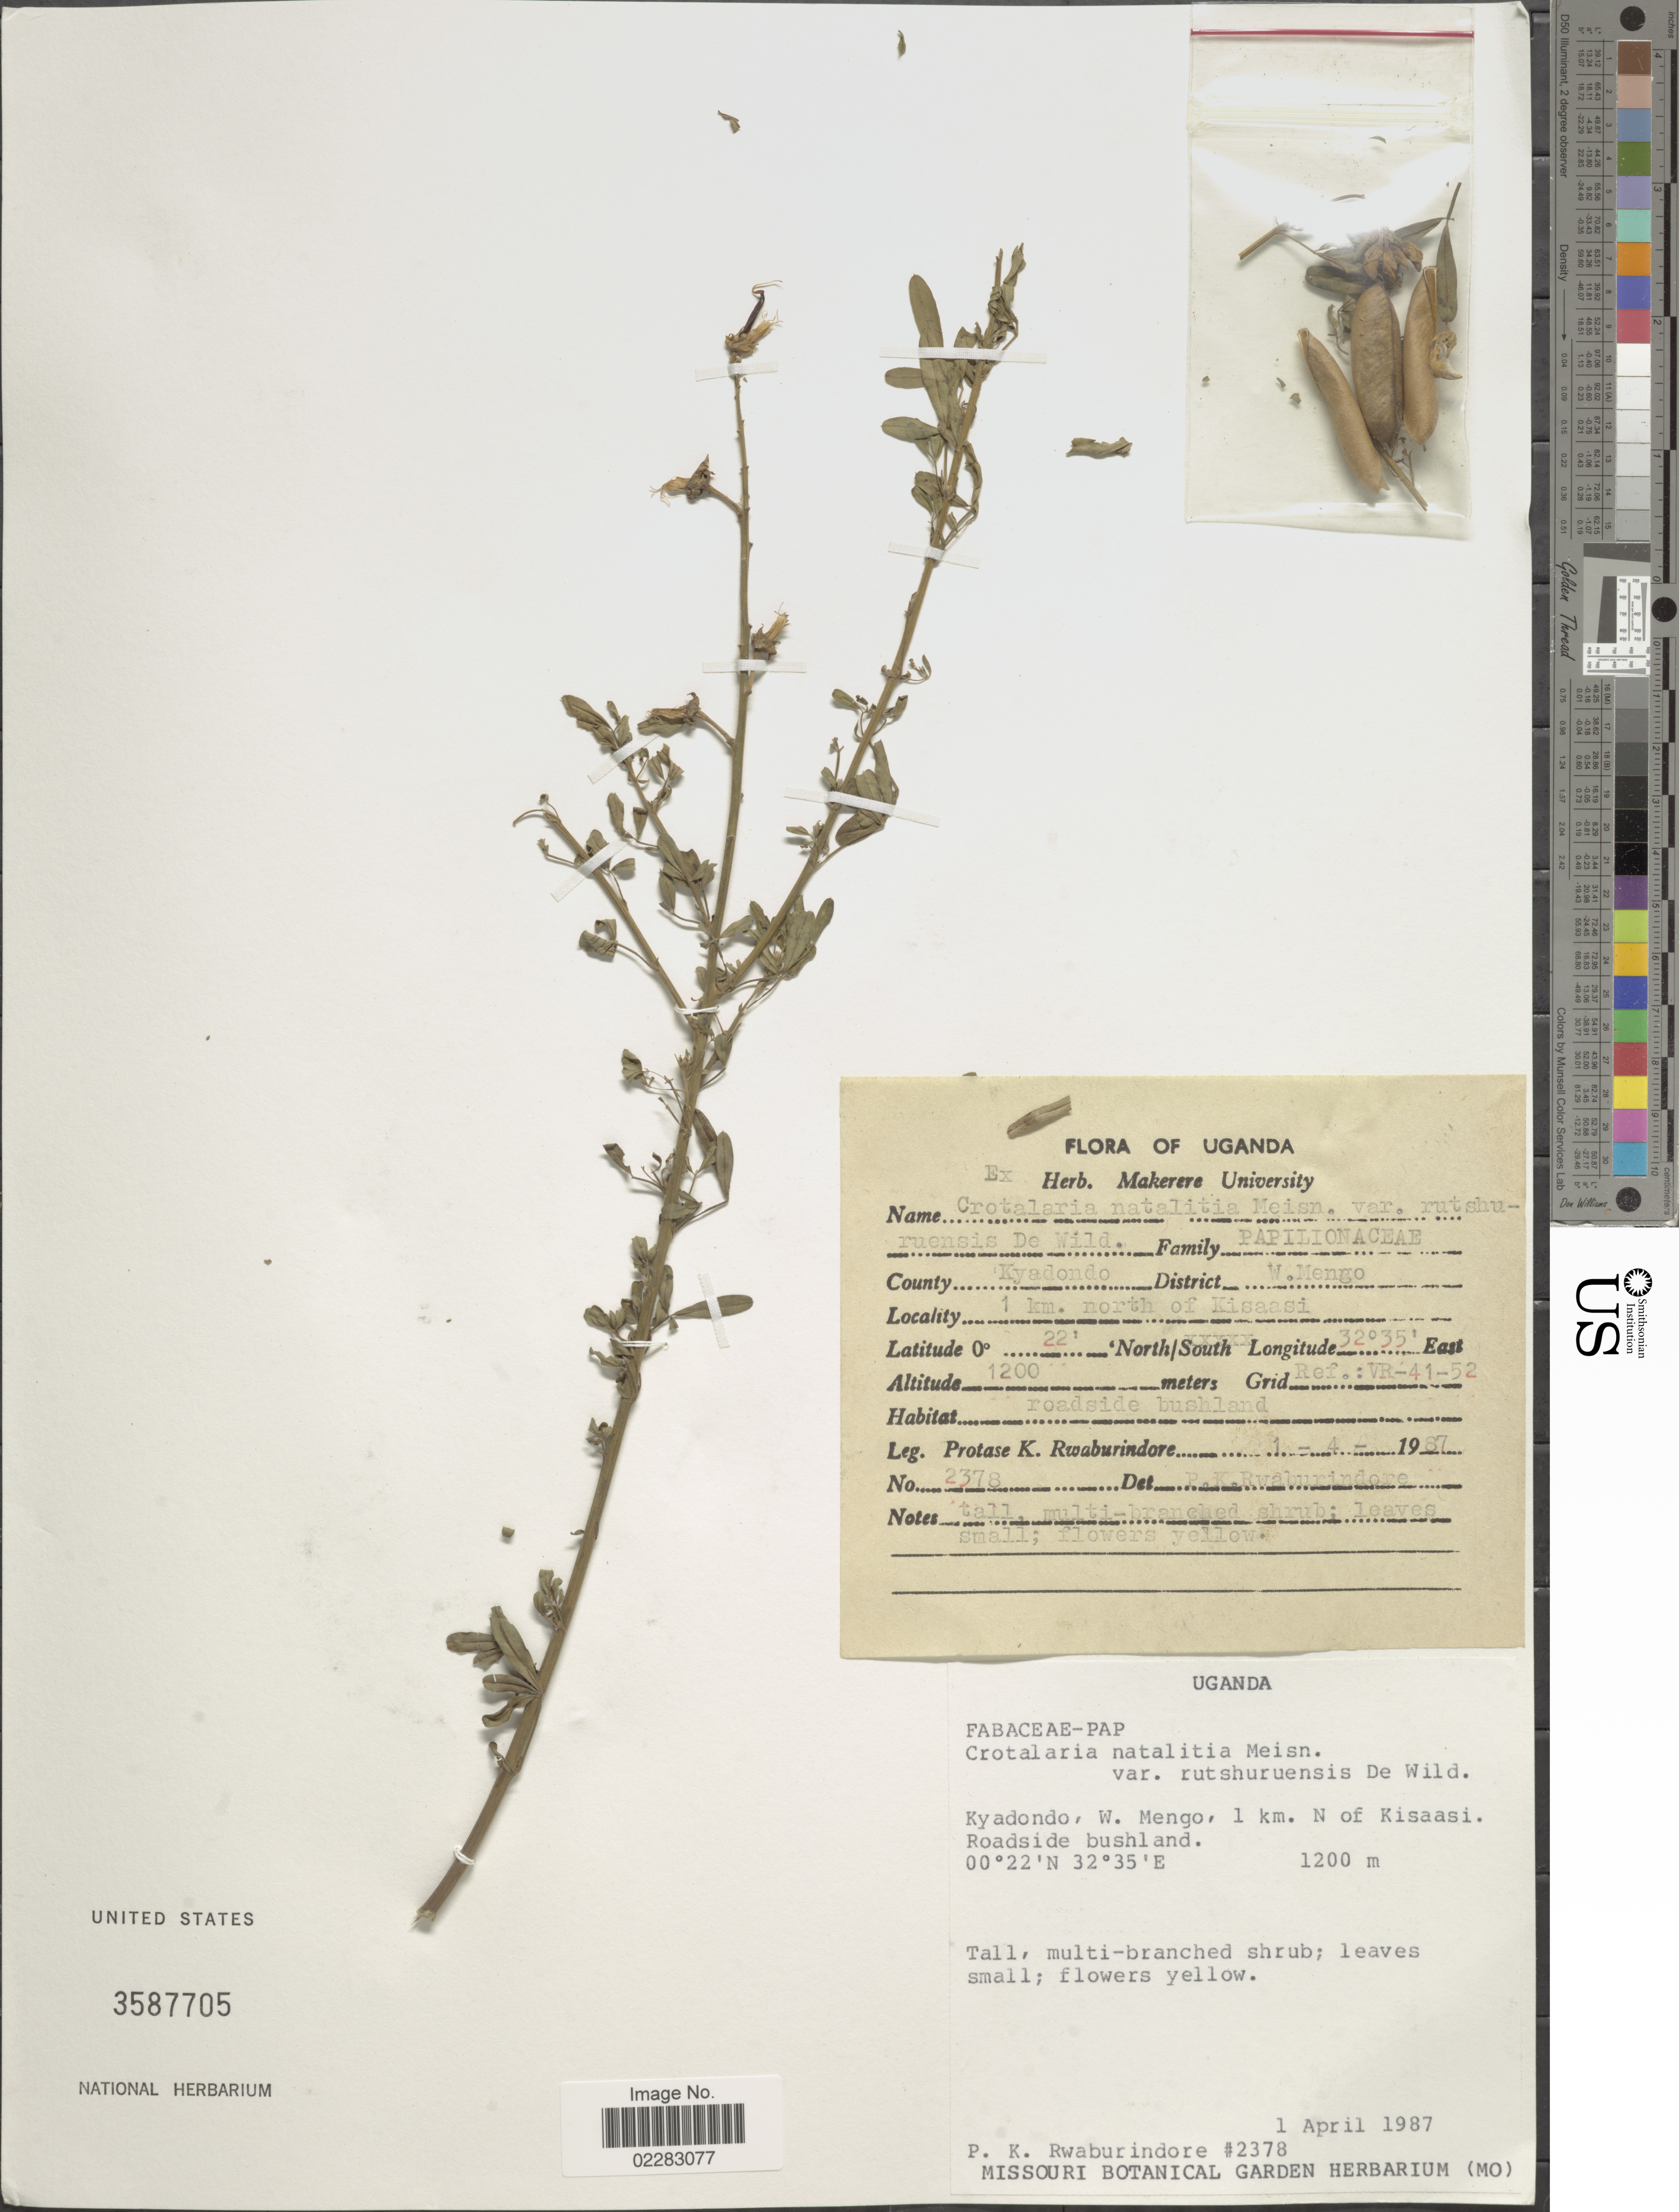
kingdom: Plantae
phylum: Tracheophyta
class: Magnoliopsida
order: Fabales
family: Fabaceae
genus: Crotalaria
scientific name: Crotalaria natalitia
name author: Meisn.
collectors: P. Rwaburindore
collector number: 2378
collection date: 1987-04-01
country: Uganda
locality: County Kyadondo, District W. Mengo, 1 km. north of Kisaasi, roadside bushland.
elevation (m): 1200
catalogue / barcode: US 3587705